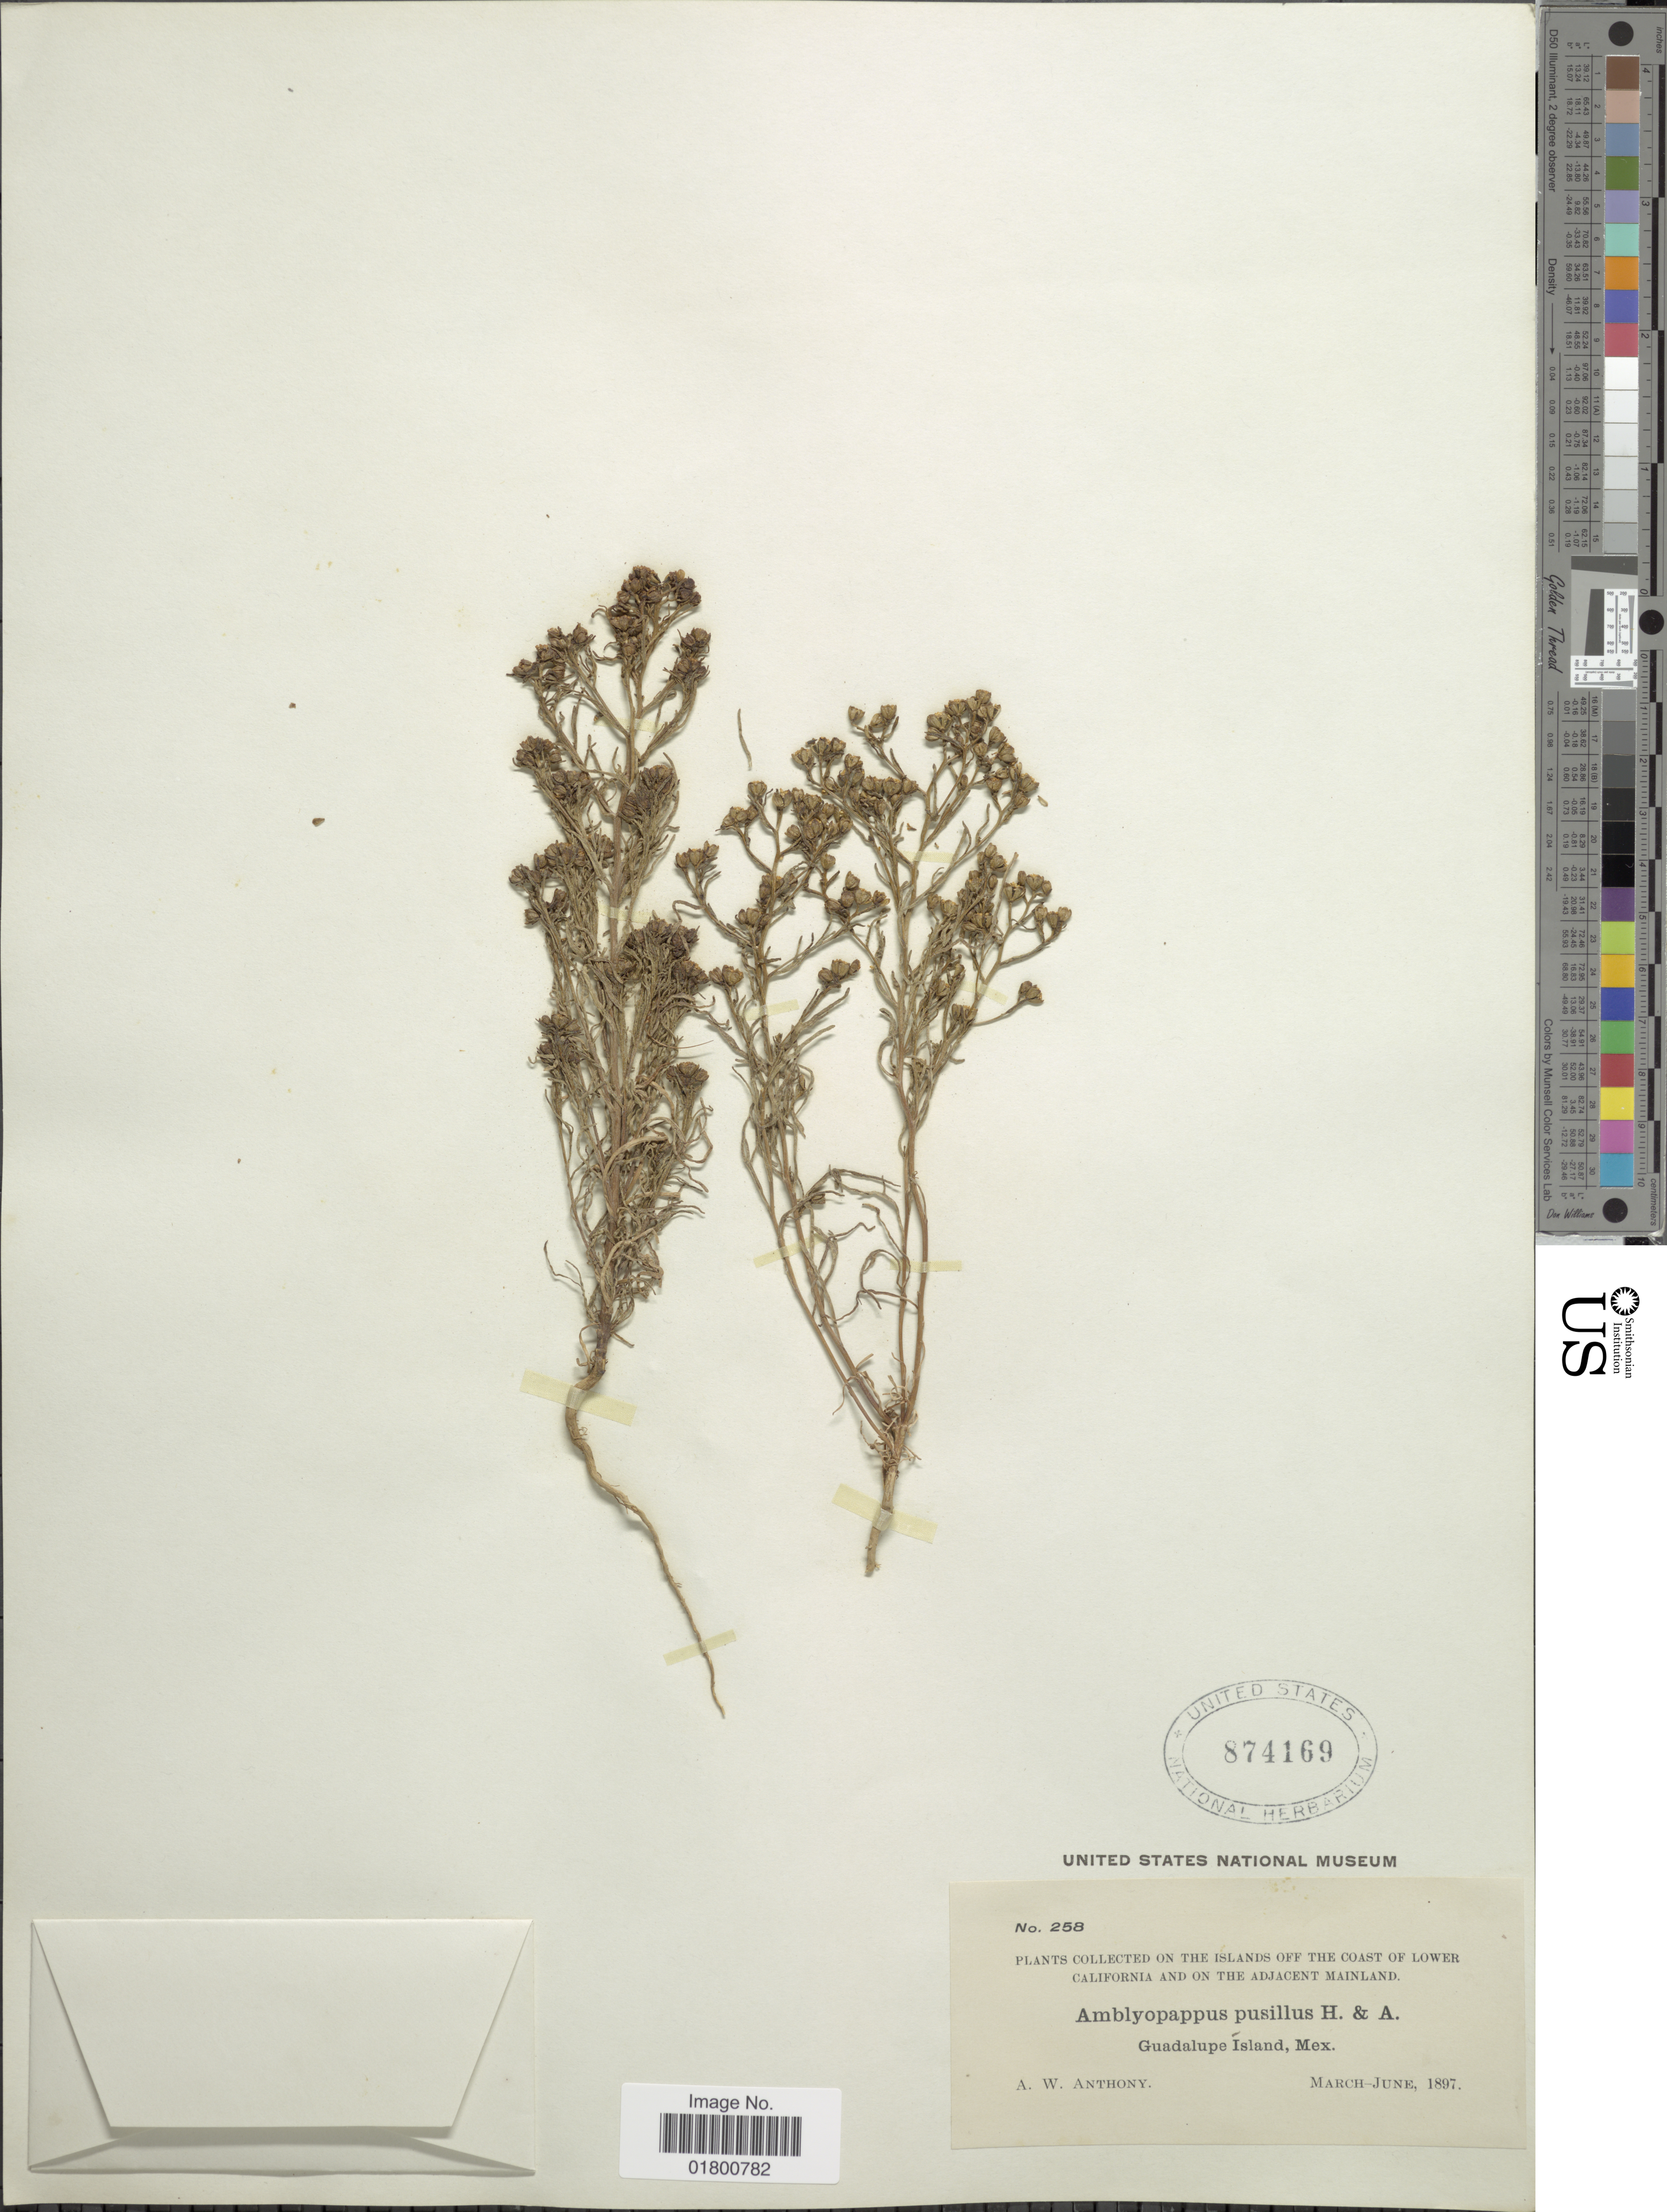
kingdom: Plantae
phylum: Tracheophyta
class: Magnoliopsida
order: Asterales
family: Asteraceae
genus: Amblyopappus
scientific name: Amblyopappus pusillus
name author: Hook. & Arn.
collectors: A. W. Anthony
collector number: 258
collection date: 1897-03/1897-06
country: Mexico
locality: On the Islands off the Coast of Lower California and on the Adjacent Mainland, Guadalupe Island, Mex.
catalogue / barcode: US 874169